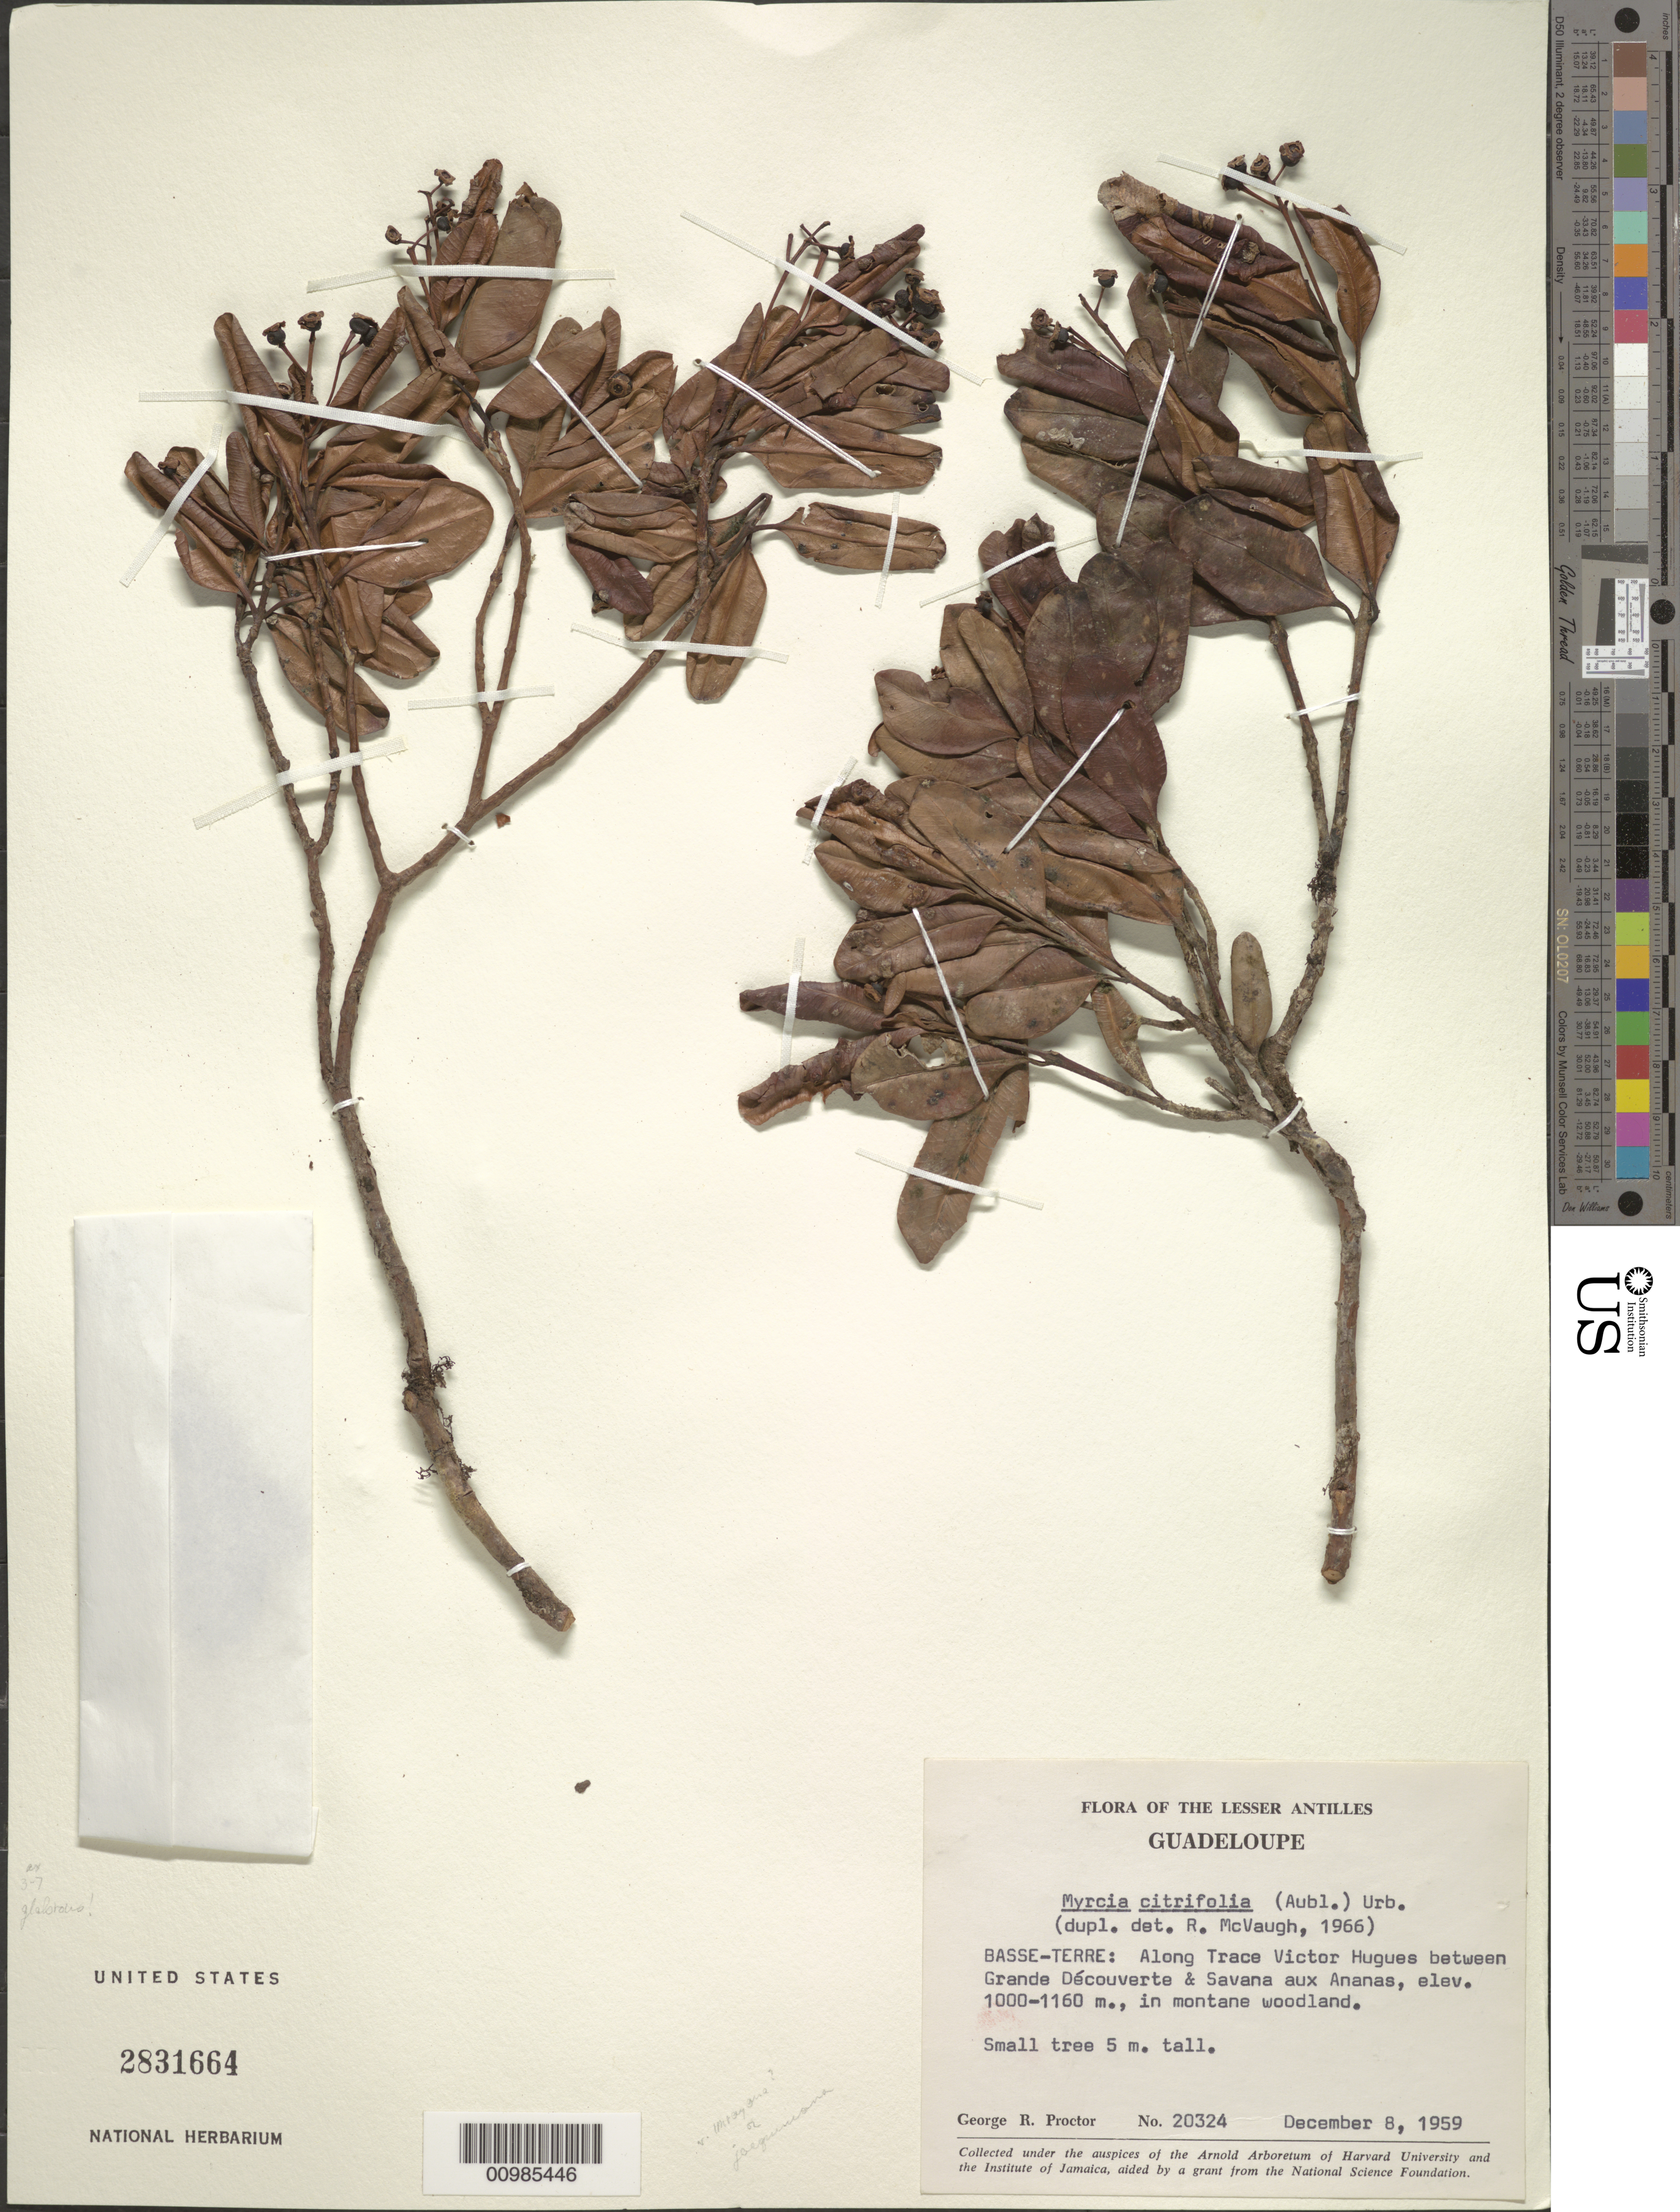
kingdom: Plantae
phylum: Tracheophyta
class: Magnoliopsida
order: Myrtales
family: Myrtaceae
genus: Myrcia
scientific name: Myrcia citrifolia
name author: (Aubl.) Urb.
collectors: G. R. Proctor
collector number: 20324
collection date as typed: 08 Dec 1959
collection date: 1959-12-08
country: Guadeloupe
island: Basse Terre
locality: Along Trace Victor Hugues between Grande Découverte and Savana aux Ananas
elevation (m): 1000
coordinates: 0 N, 0 E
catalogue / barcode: US 2831664